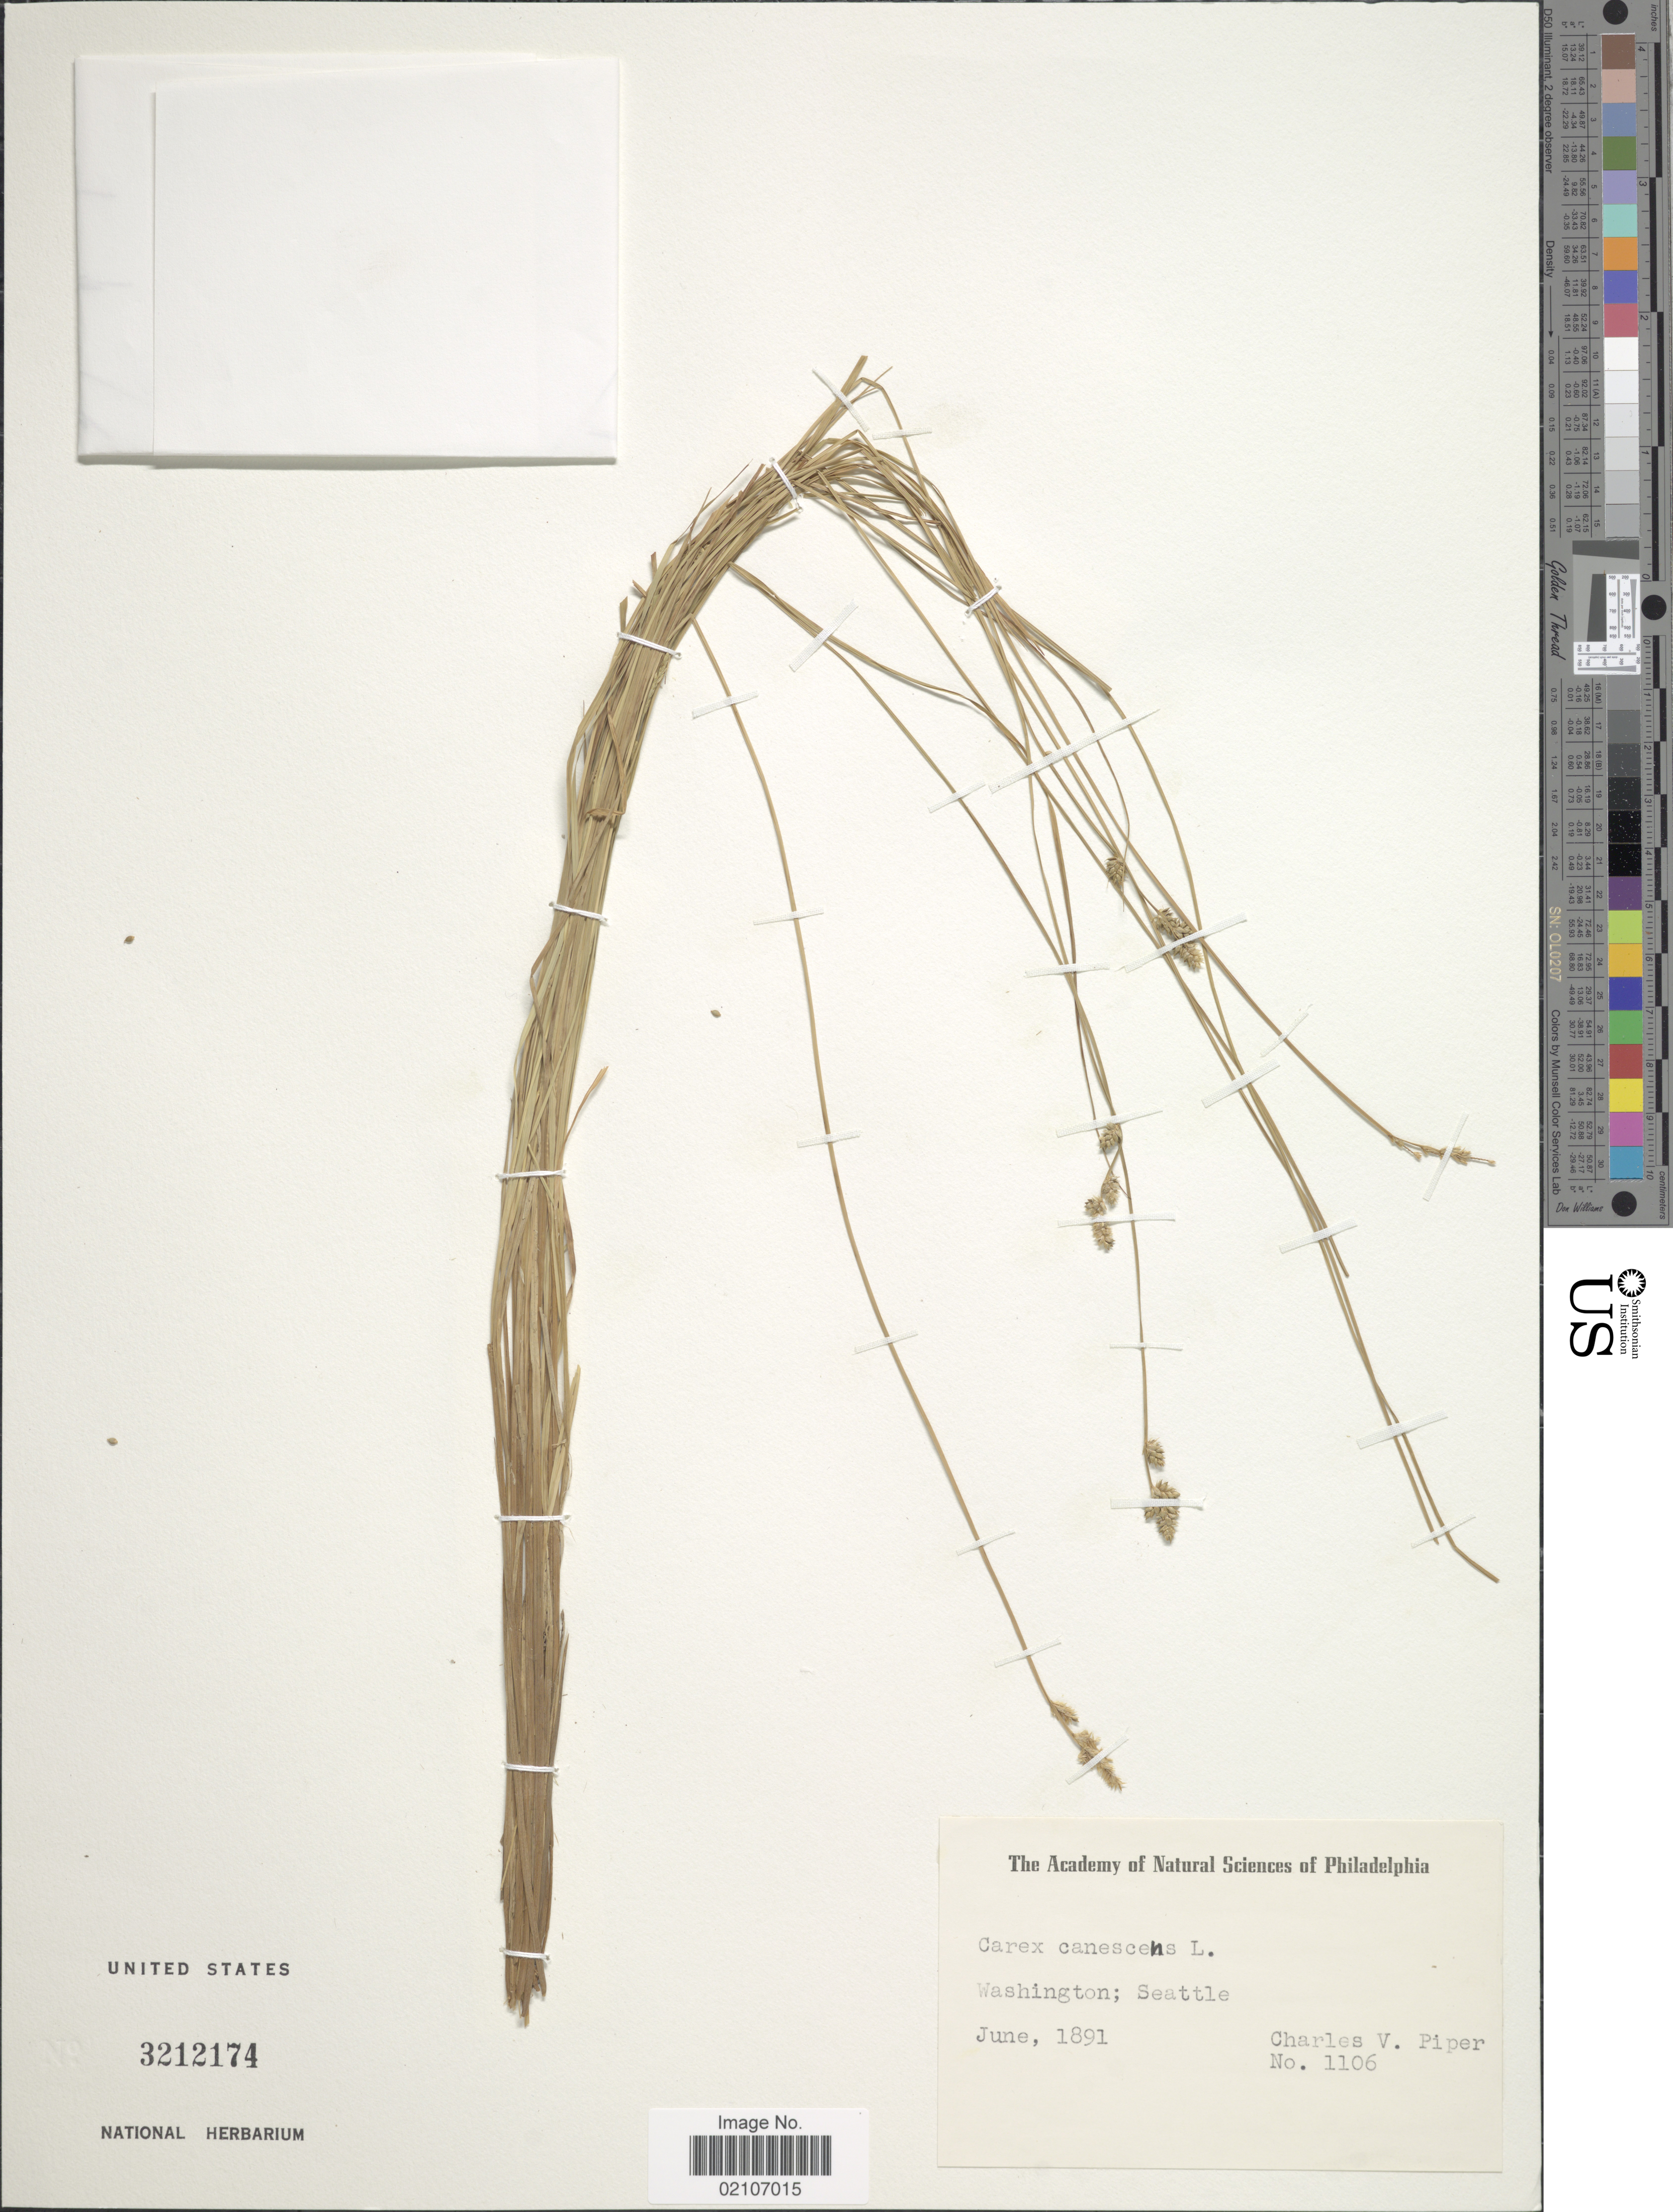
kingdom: Plantae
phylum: Tracheophyta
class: Liliopsida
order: Poales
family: Cyperaceae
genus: Carex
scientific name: Carex canescens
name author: L.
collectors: C. V. Piper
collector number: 1106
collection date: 1891-06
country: United States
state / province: Washington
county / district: King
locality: Seattle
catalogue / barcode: US 3212174